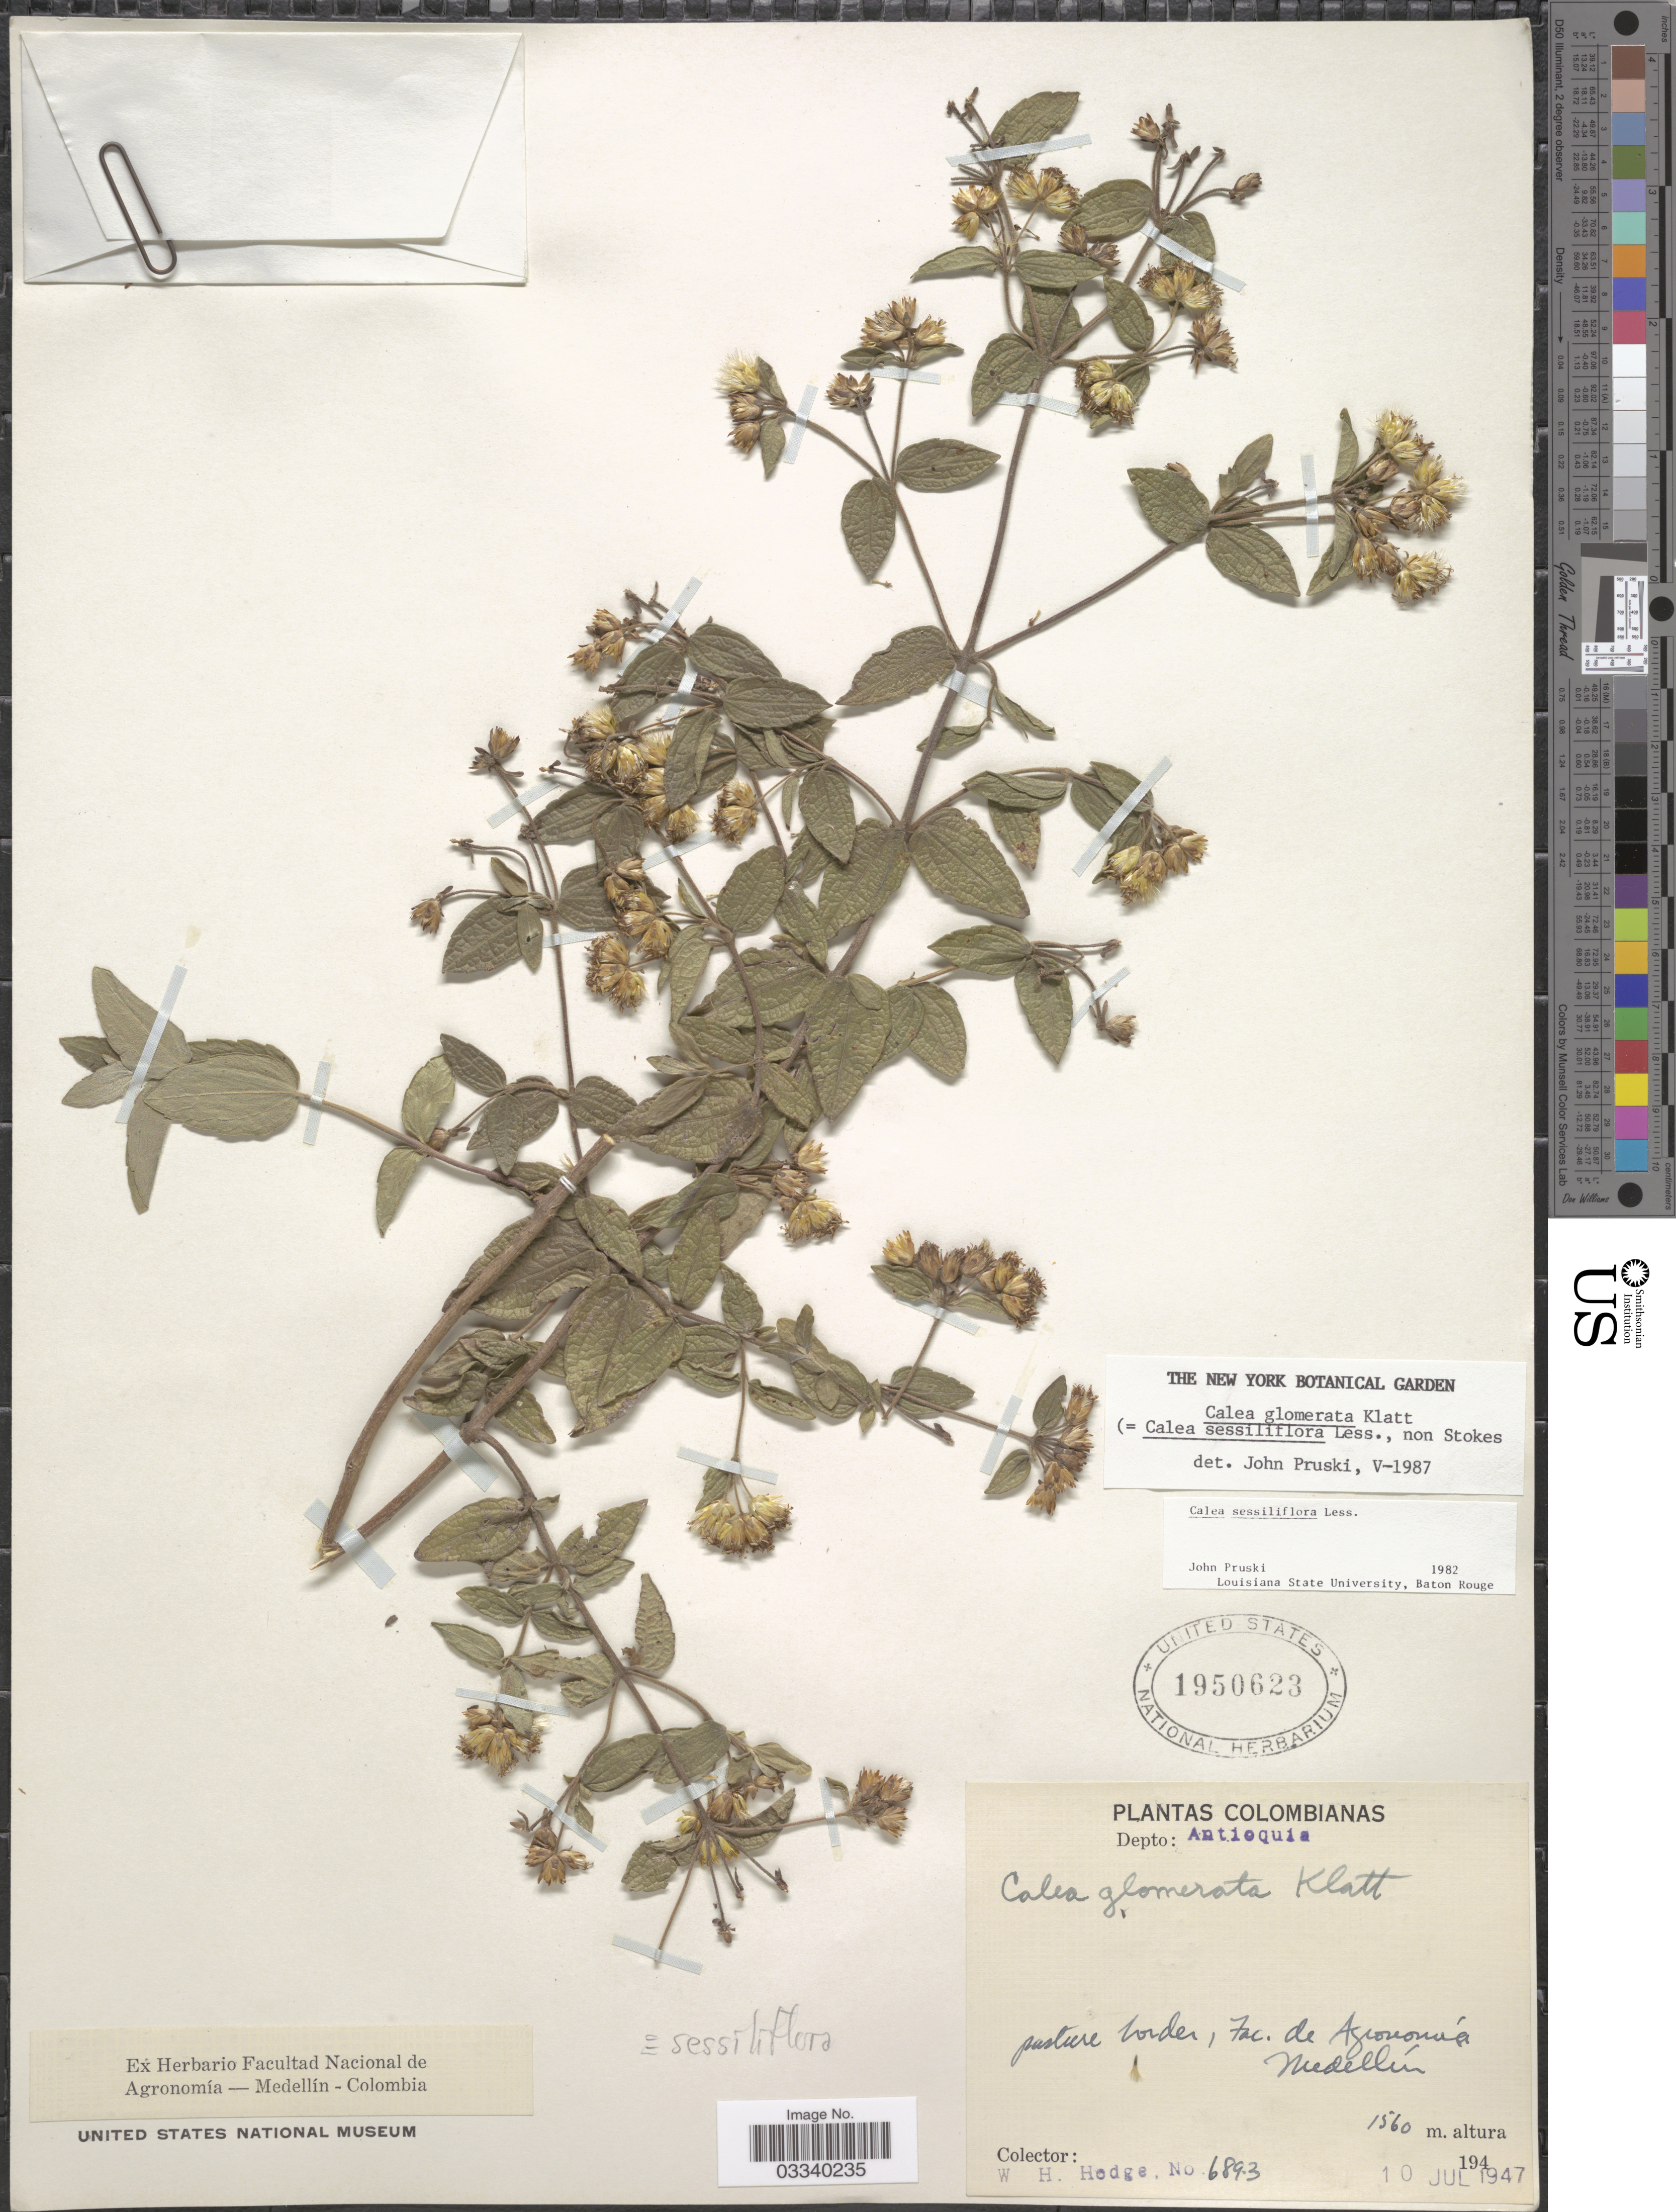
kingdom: Plantae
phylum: Tracheophyta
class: Magnoliopsida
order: Asterales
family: Asteraceae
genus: Calea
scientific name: Calea sessiliflora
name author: Less.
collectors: W. Hodge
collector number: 6893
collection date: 1947-07-10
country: Colombia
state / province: Antioquia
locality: Depto: Antioquia. Fac. de Agronomía Medellín.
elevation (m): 1560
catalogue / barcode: US 1950623